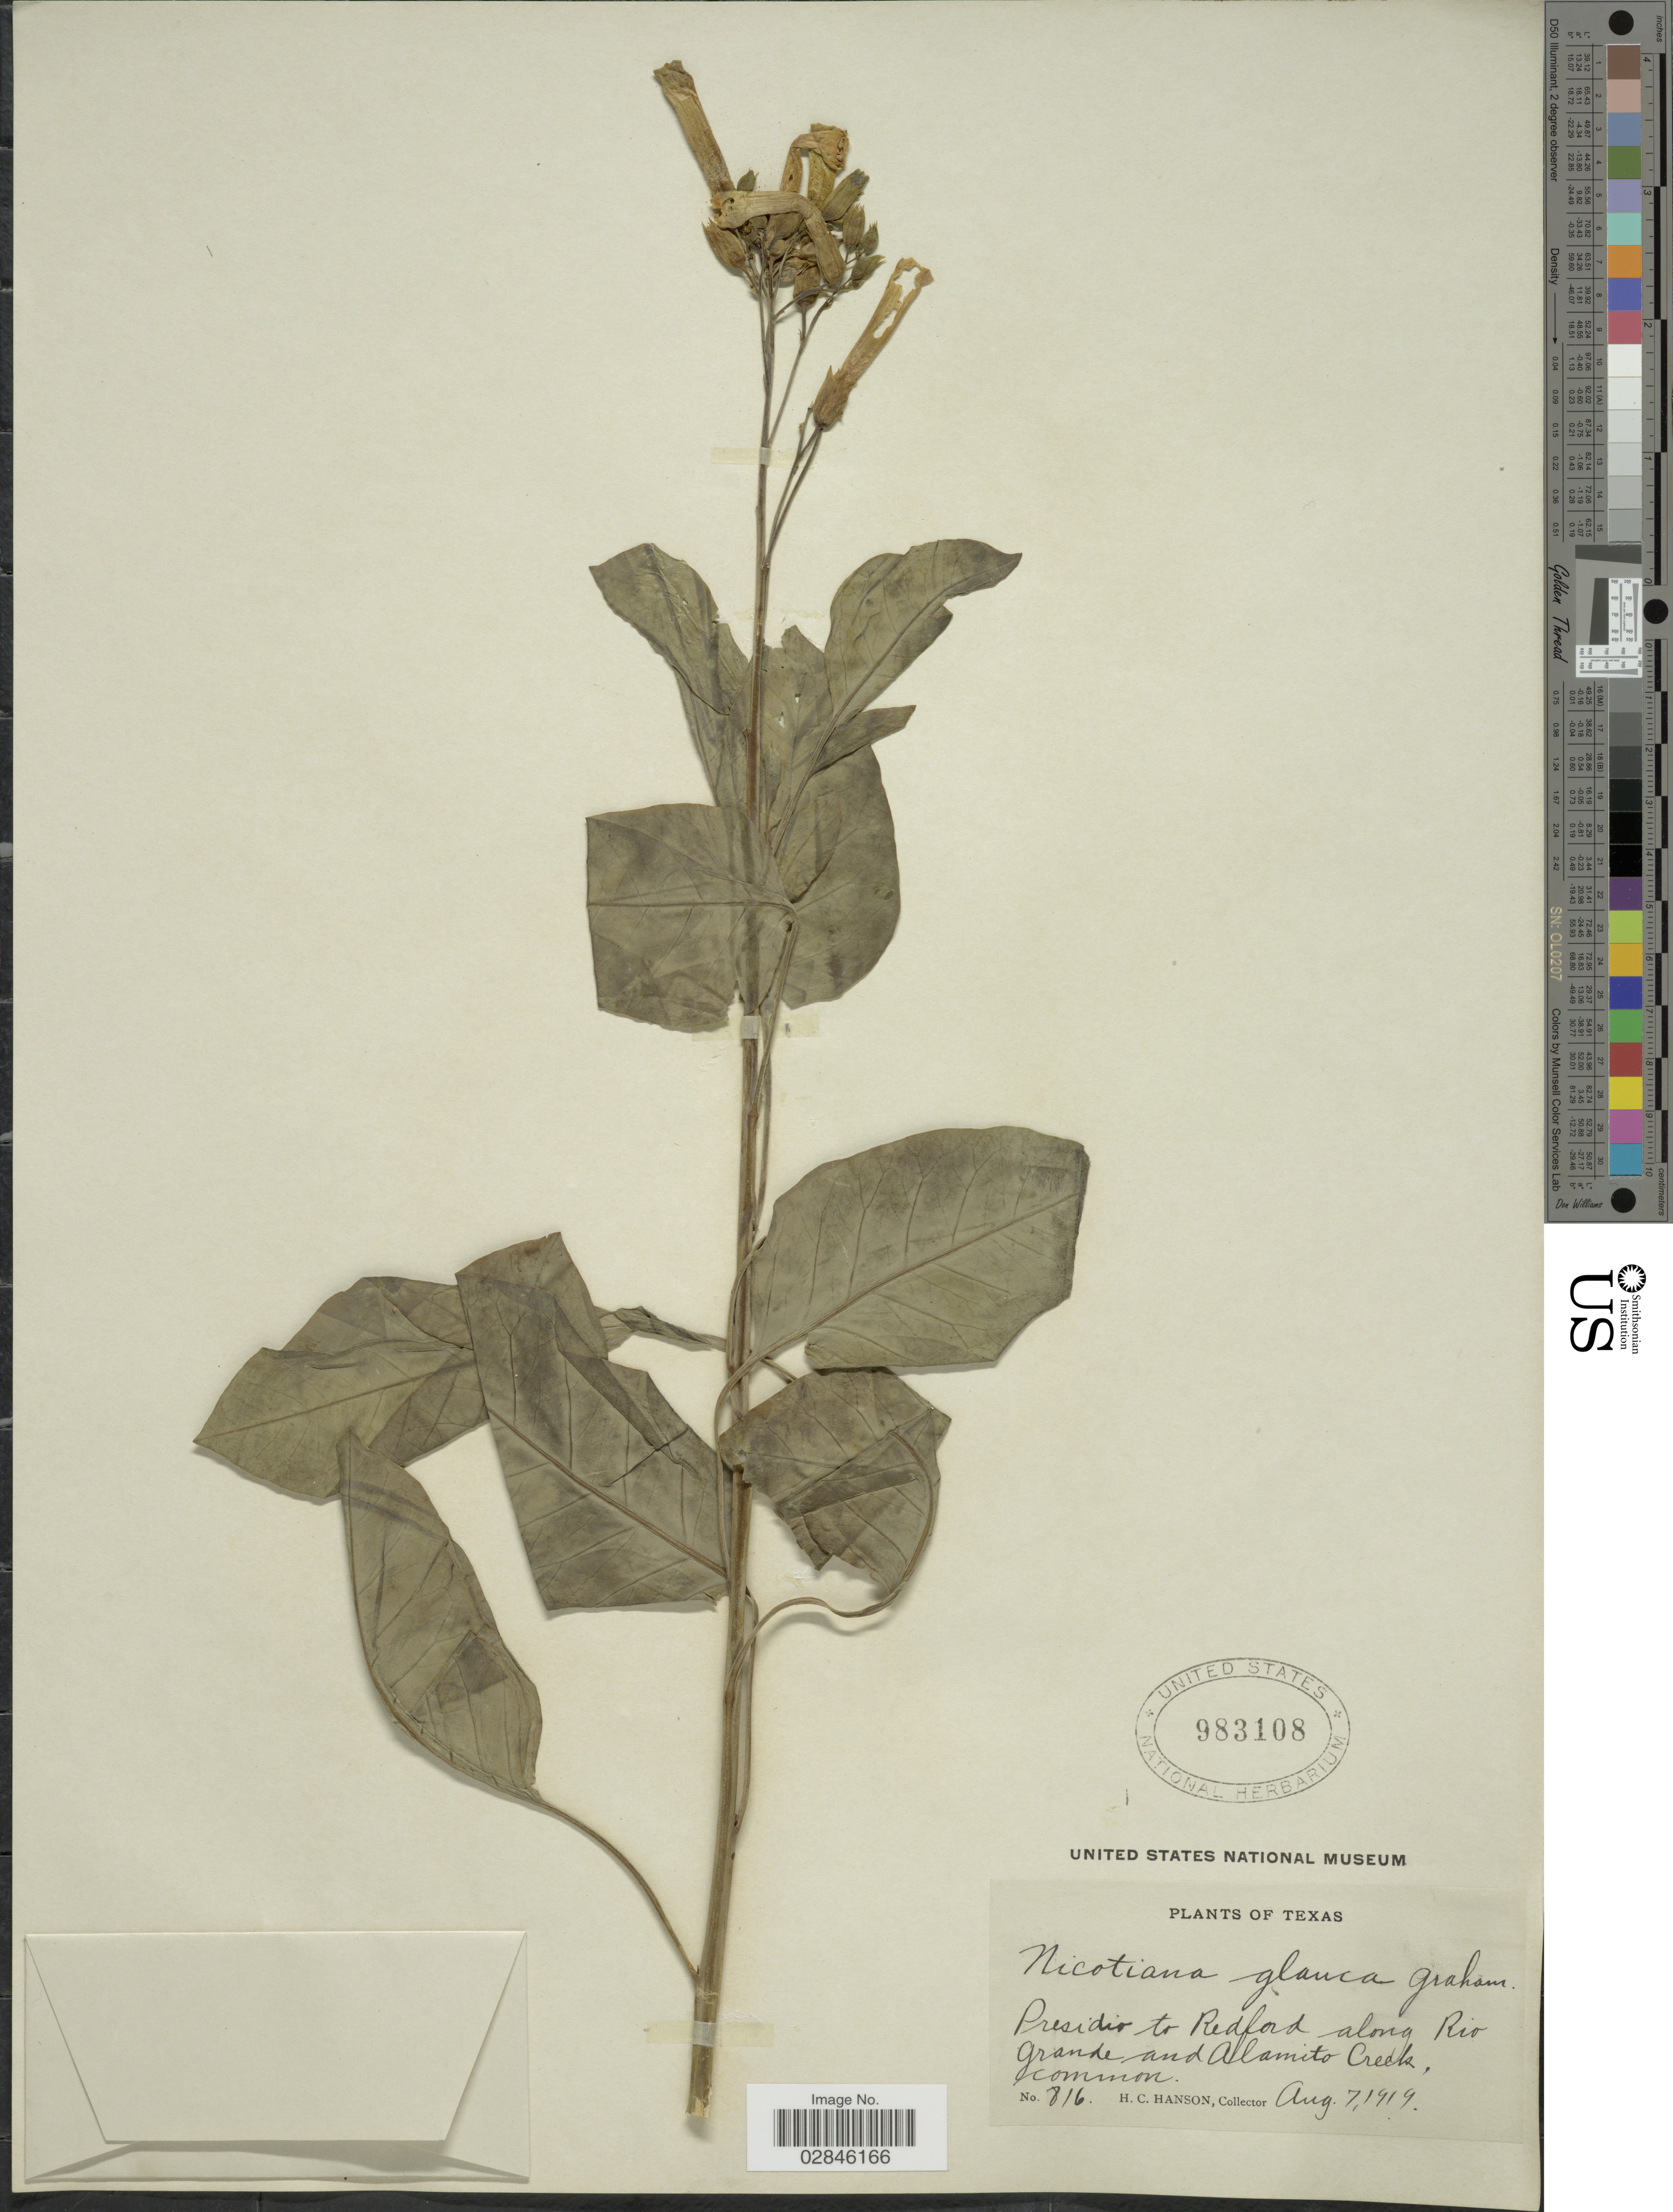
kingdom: Plantae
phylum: Tracheophyta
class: Magnoliopsida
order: Solanales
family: Solanaceae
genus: Nicotiana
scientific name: Nicotiana glauca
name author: Graham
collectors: H. Hanson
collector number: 816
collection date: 1919-08-07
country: United States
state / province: Texas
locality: Presidio to Redford along Rio Grande and Alamito Creek.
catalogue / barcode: US 983108